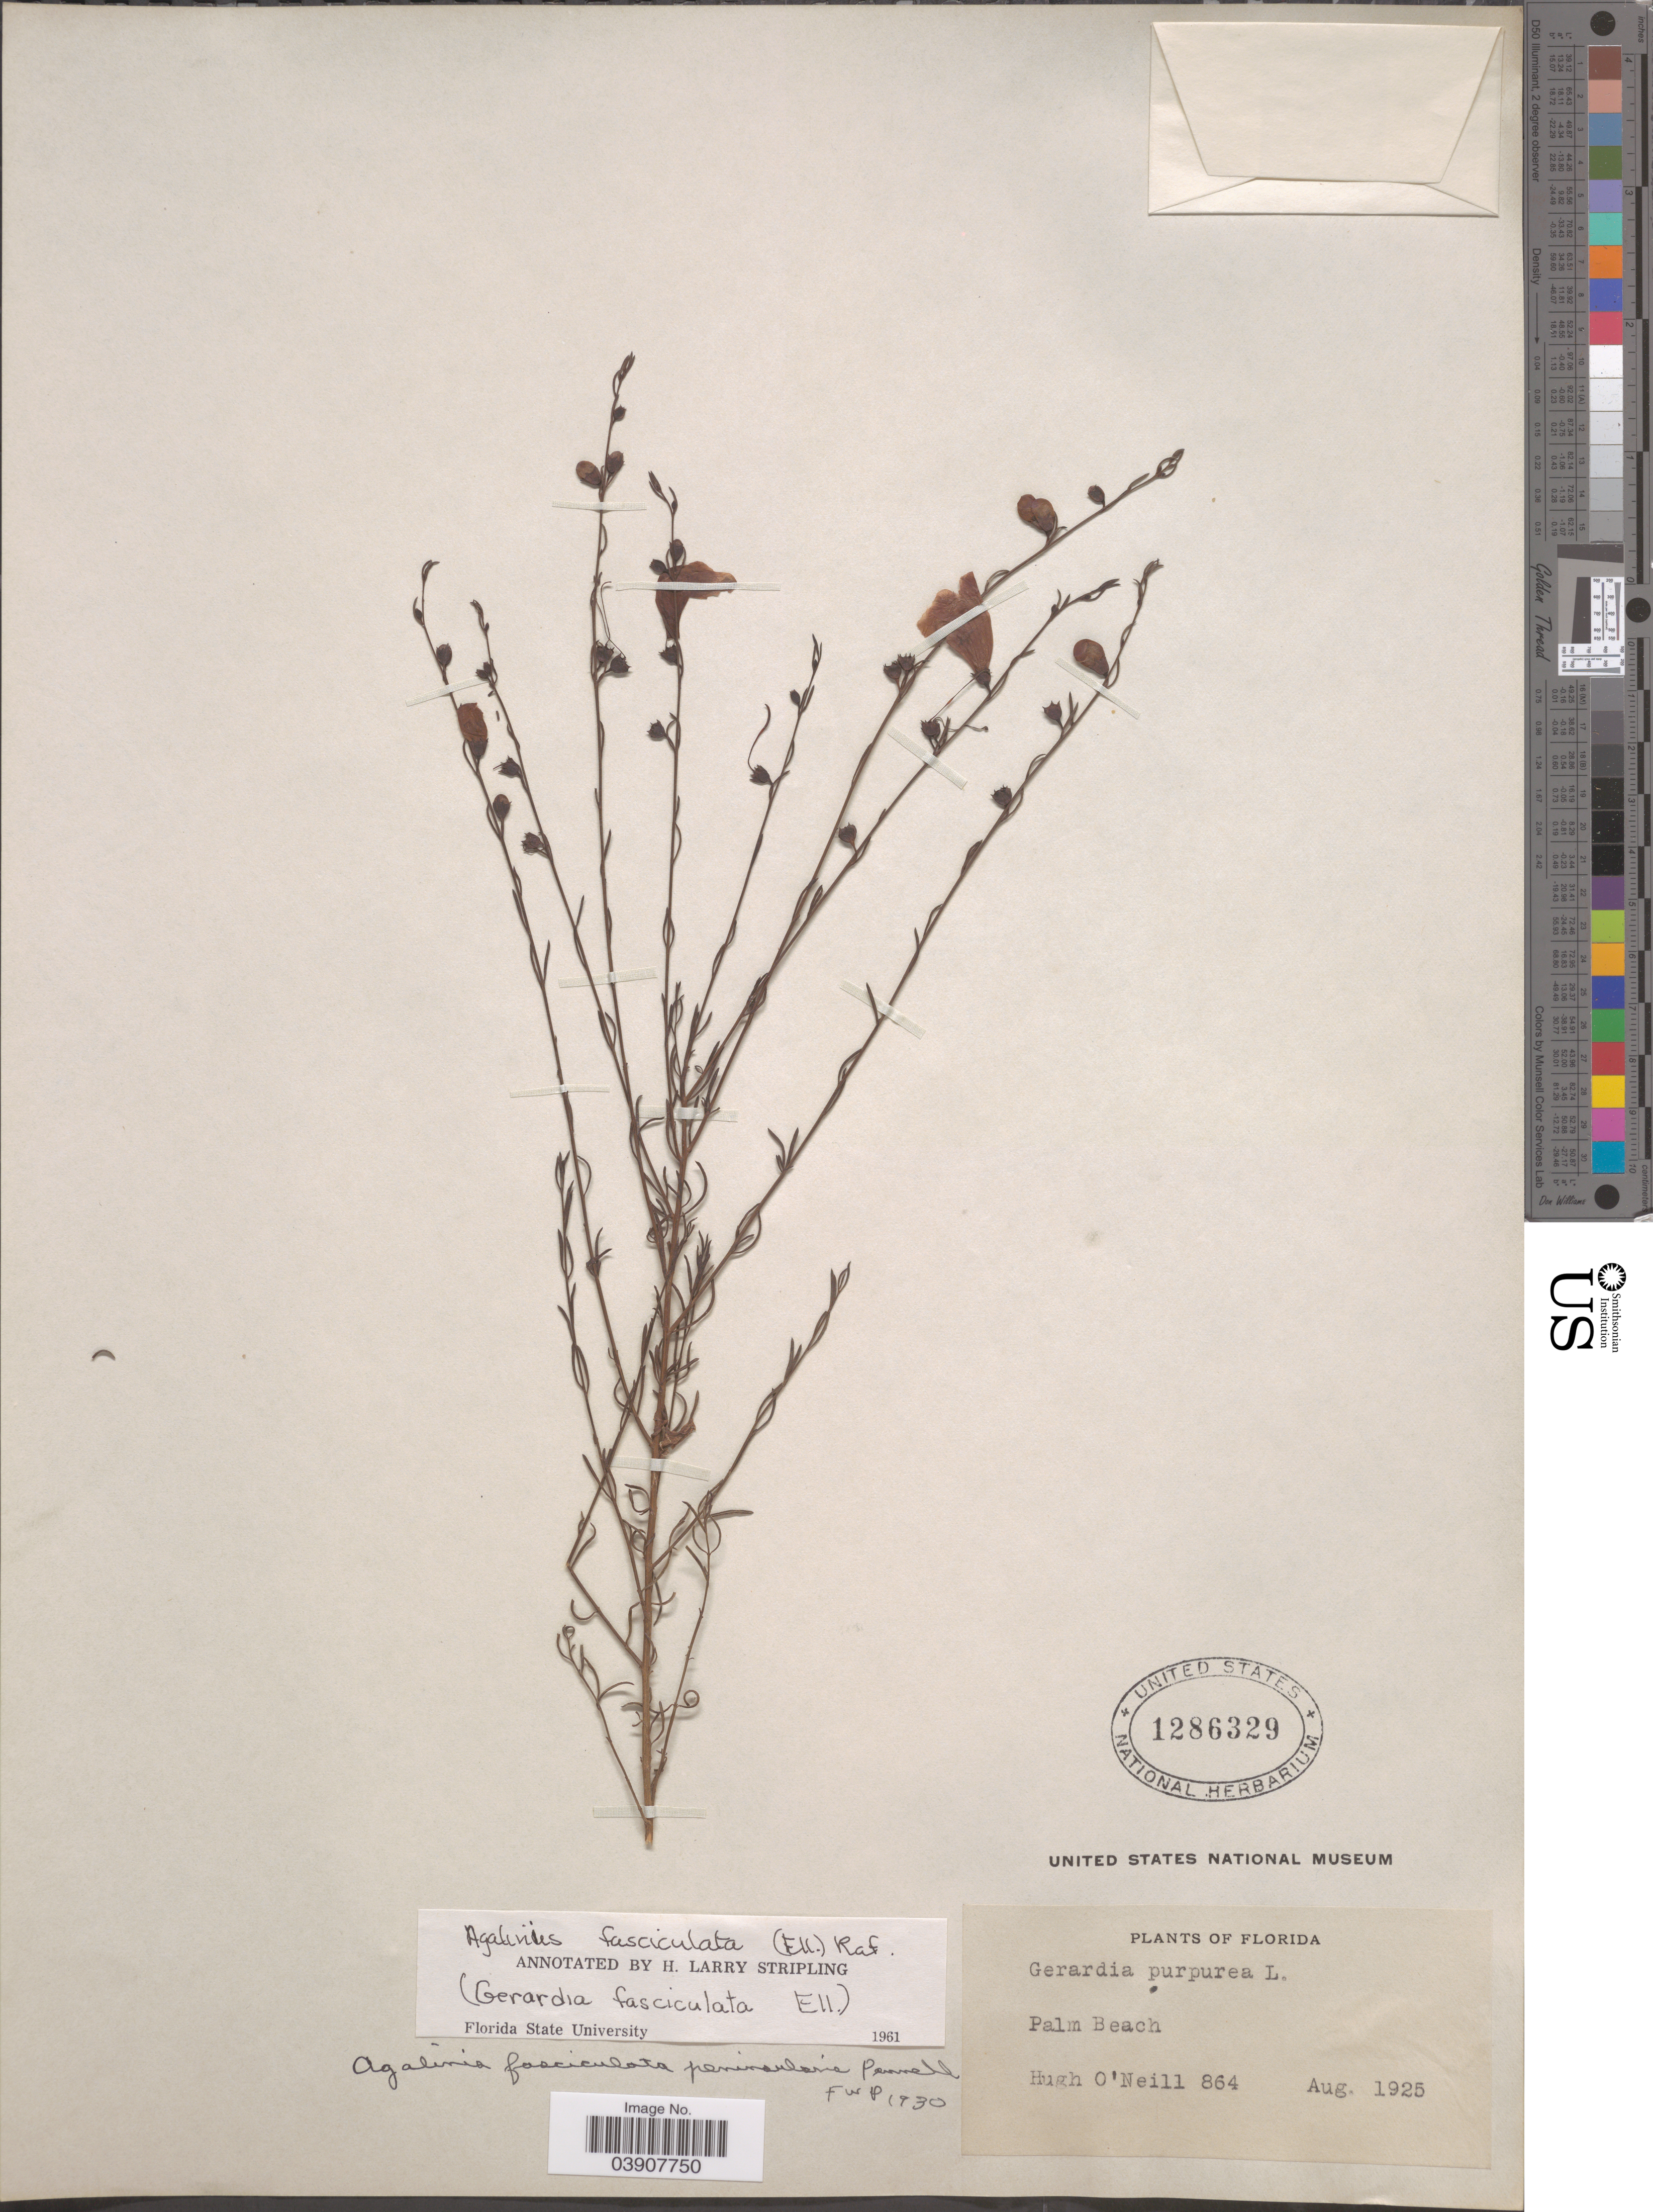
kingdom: Plantae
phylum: Tracheophyta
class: Magnoliopsida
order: Lamiales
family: Orobanchaceae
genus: Agalinis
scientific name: Agalinis fasciculata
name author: (Elliott) Raf.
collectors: H. O'Neill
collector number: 864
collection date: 1925-08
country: United States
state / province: Florida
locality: Palm Beach.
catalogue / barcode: US 1286329